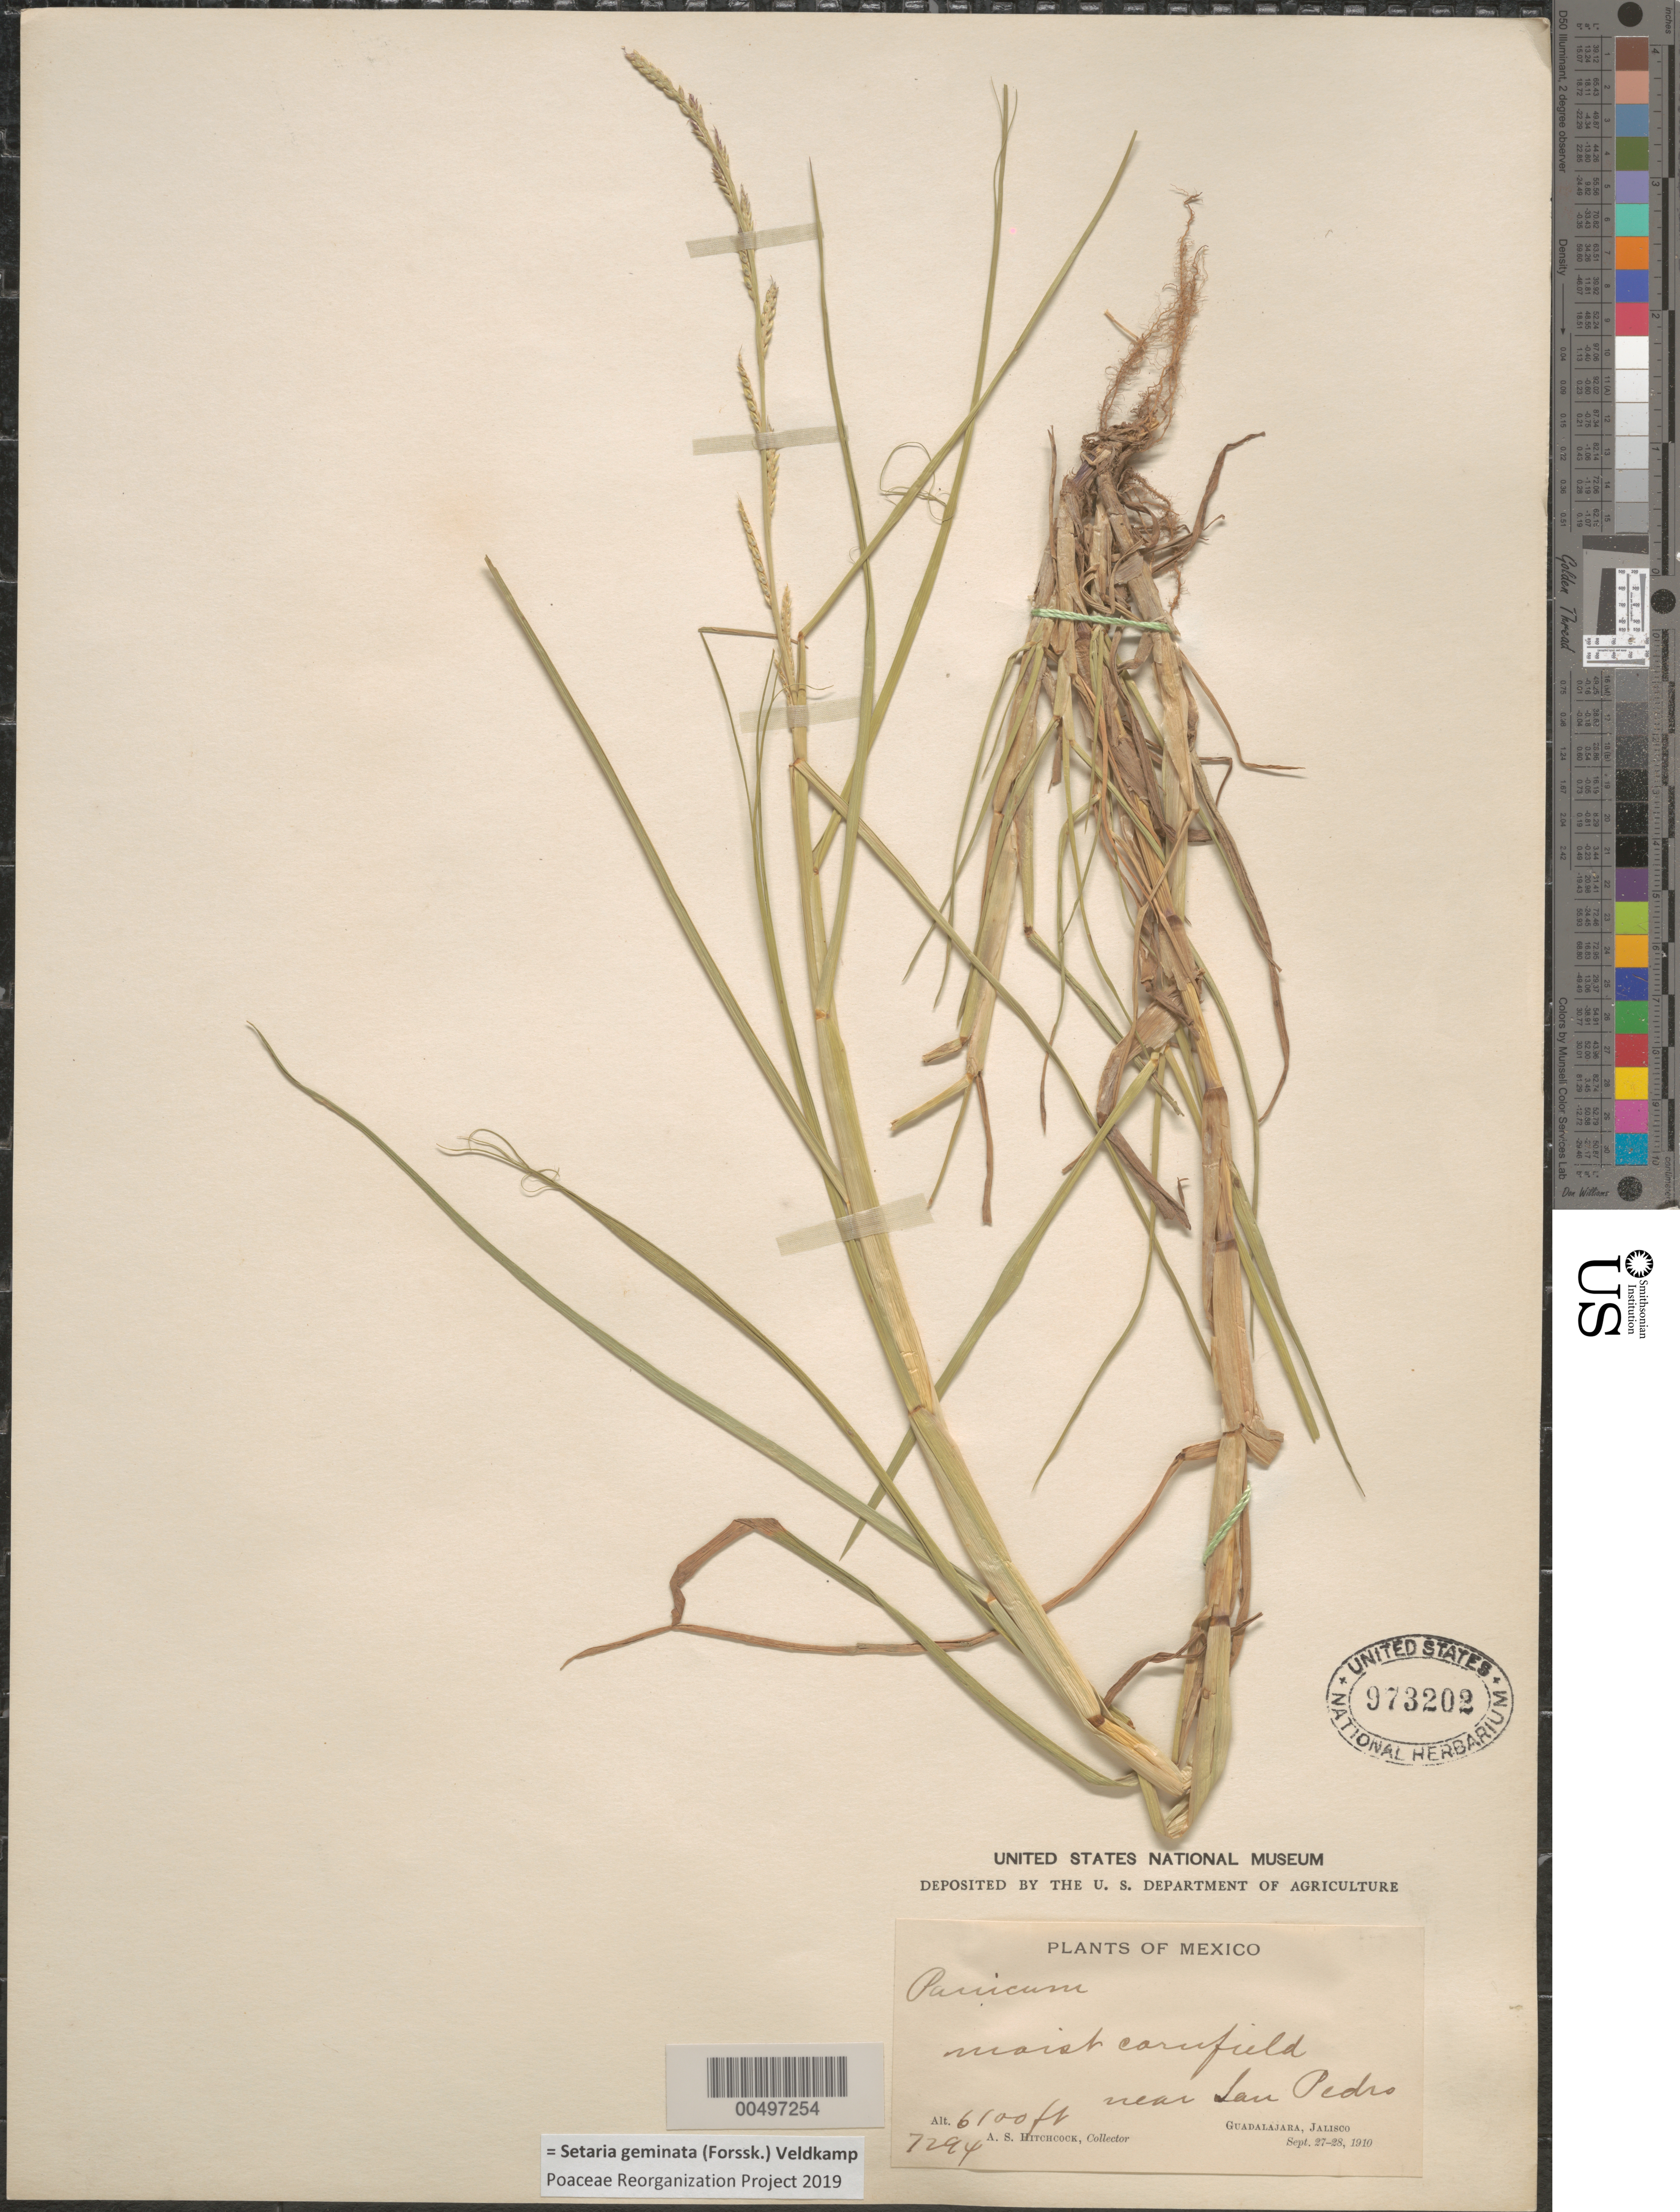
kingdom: Plantae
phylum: Tracheophyta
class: Liliopsida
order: Poales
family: Poaceae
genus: Setaria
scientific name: Setaria geminata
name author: (Forssk.) Veldkamp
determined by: Poaceae Reorganization Project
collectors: A. S. Hitchcock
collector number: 7294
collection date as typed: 27 Sep 1910 to 28 Sep 1910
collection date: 1910-09-27/1910-09-28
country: Mexico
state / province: Jalisco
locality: Guadalajara, near San Pedro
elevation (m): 1859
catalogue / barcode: US 973202